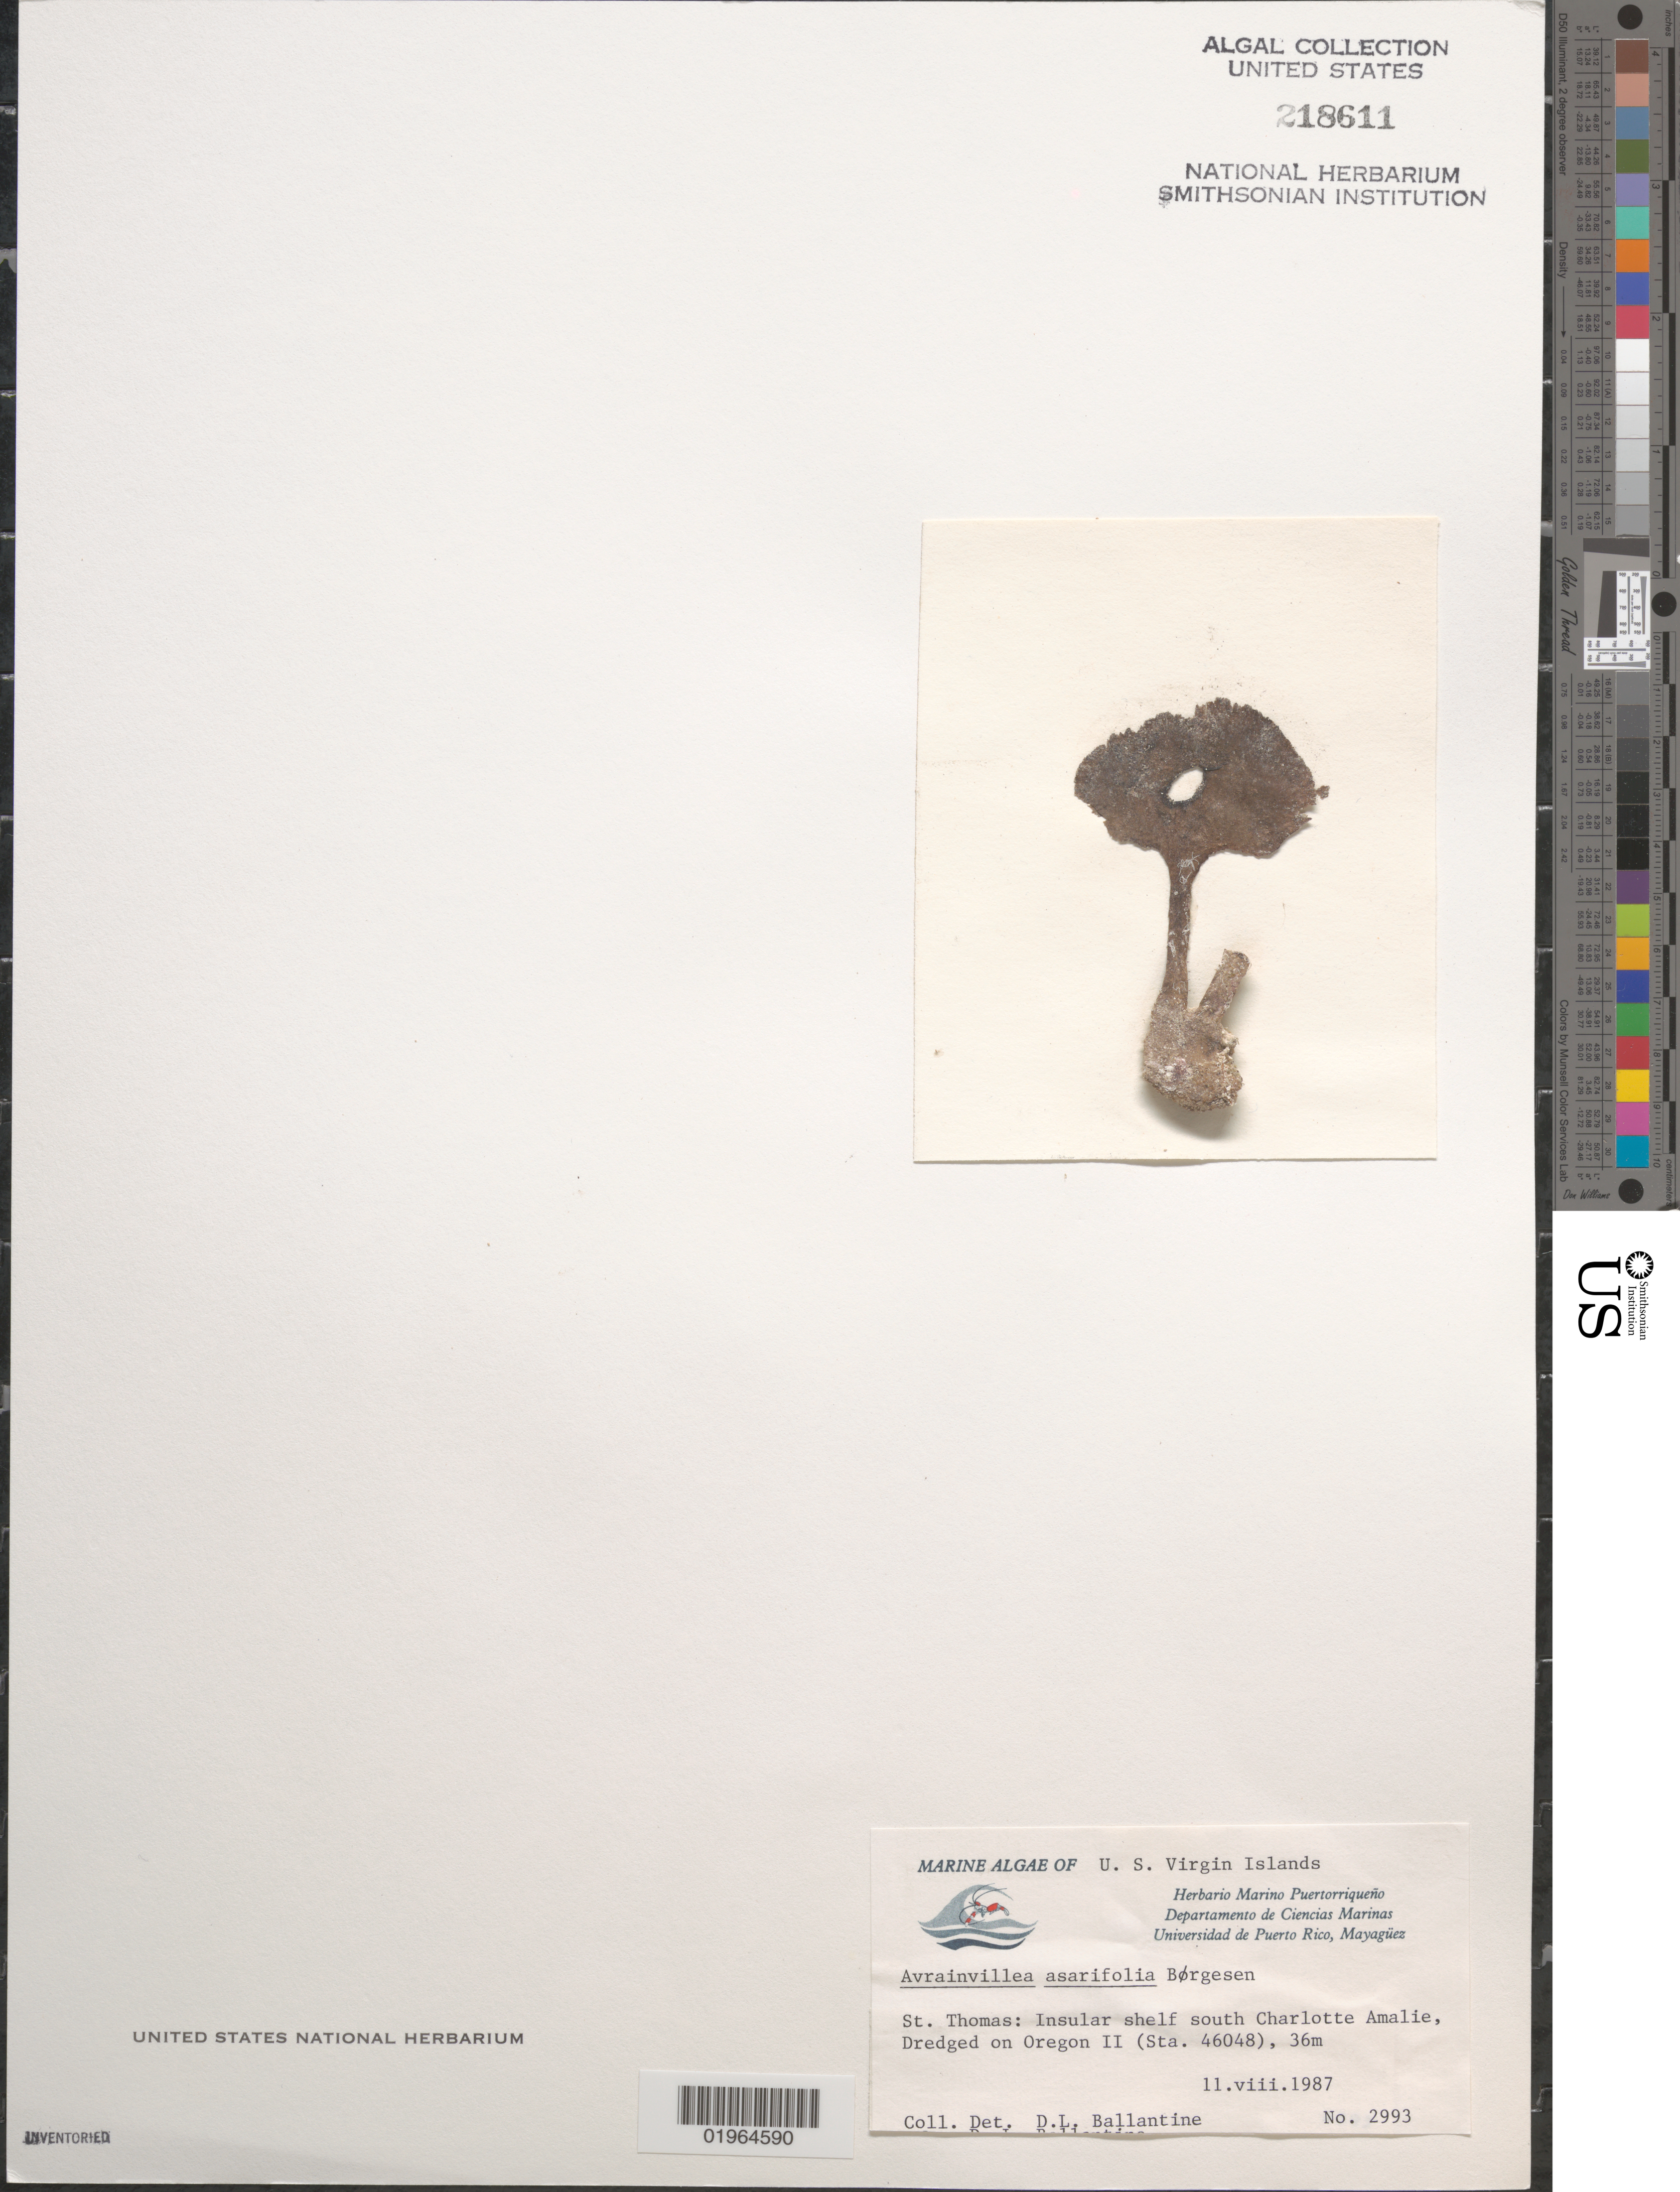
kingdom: Plantae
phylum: Chlorophyta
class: Ulvophyceae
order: Bryopsidales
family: Dichotomosiphonaceae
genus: Avrainvillea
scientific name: Avrainvillea asarifolia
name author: Børgesen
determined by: Ballantine, D. L.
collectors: D.L. Ballantine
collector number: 2993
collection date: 1987-08-11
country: U.S. Virgin Islands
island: Saint Thomas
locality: Insular shelf south Charlotte Amalie.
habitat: Dredged on Oregon II (Sta. 46048)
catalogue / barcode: US 218611